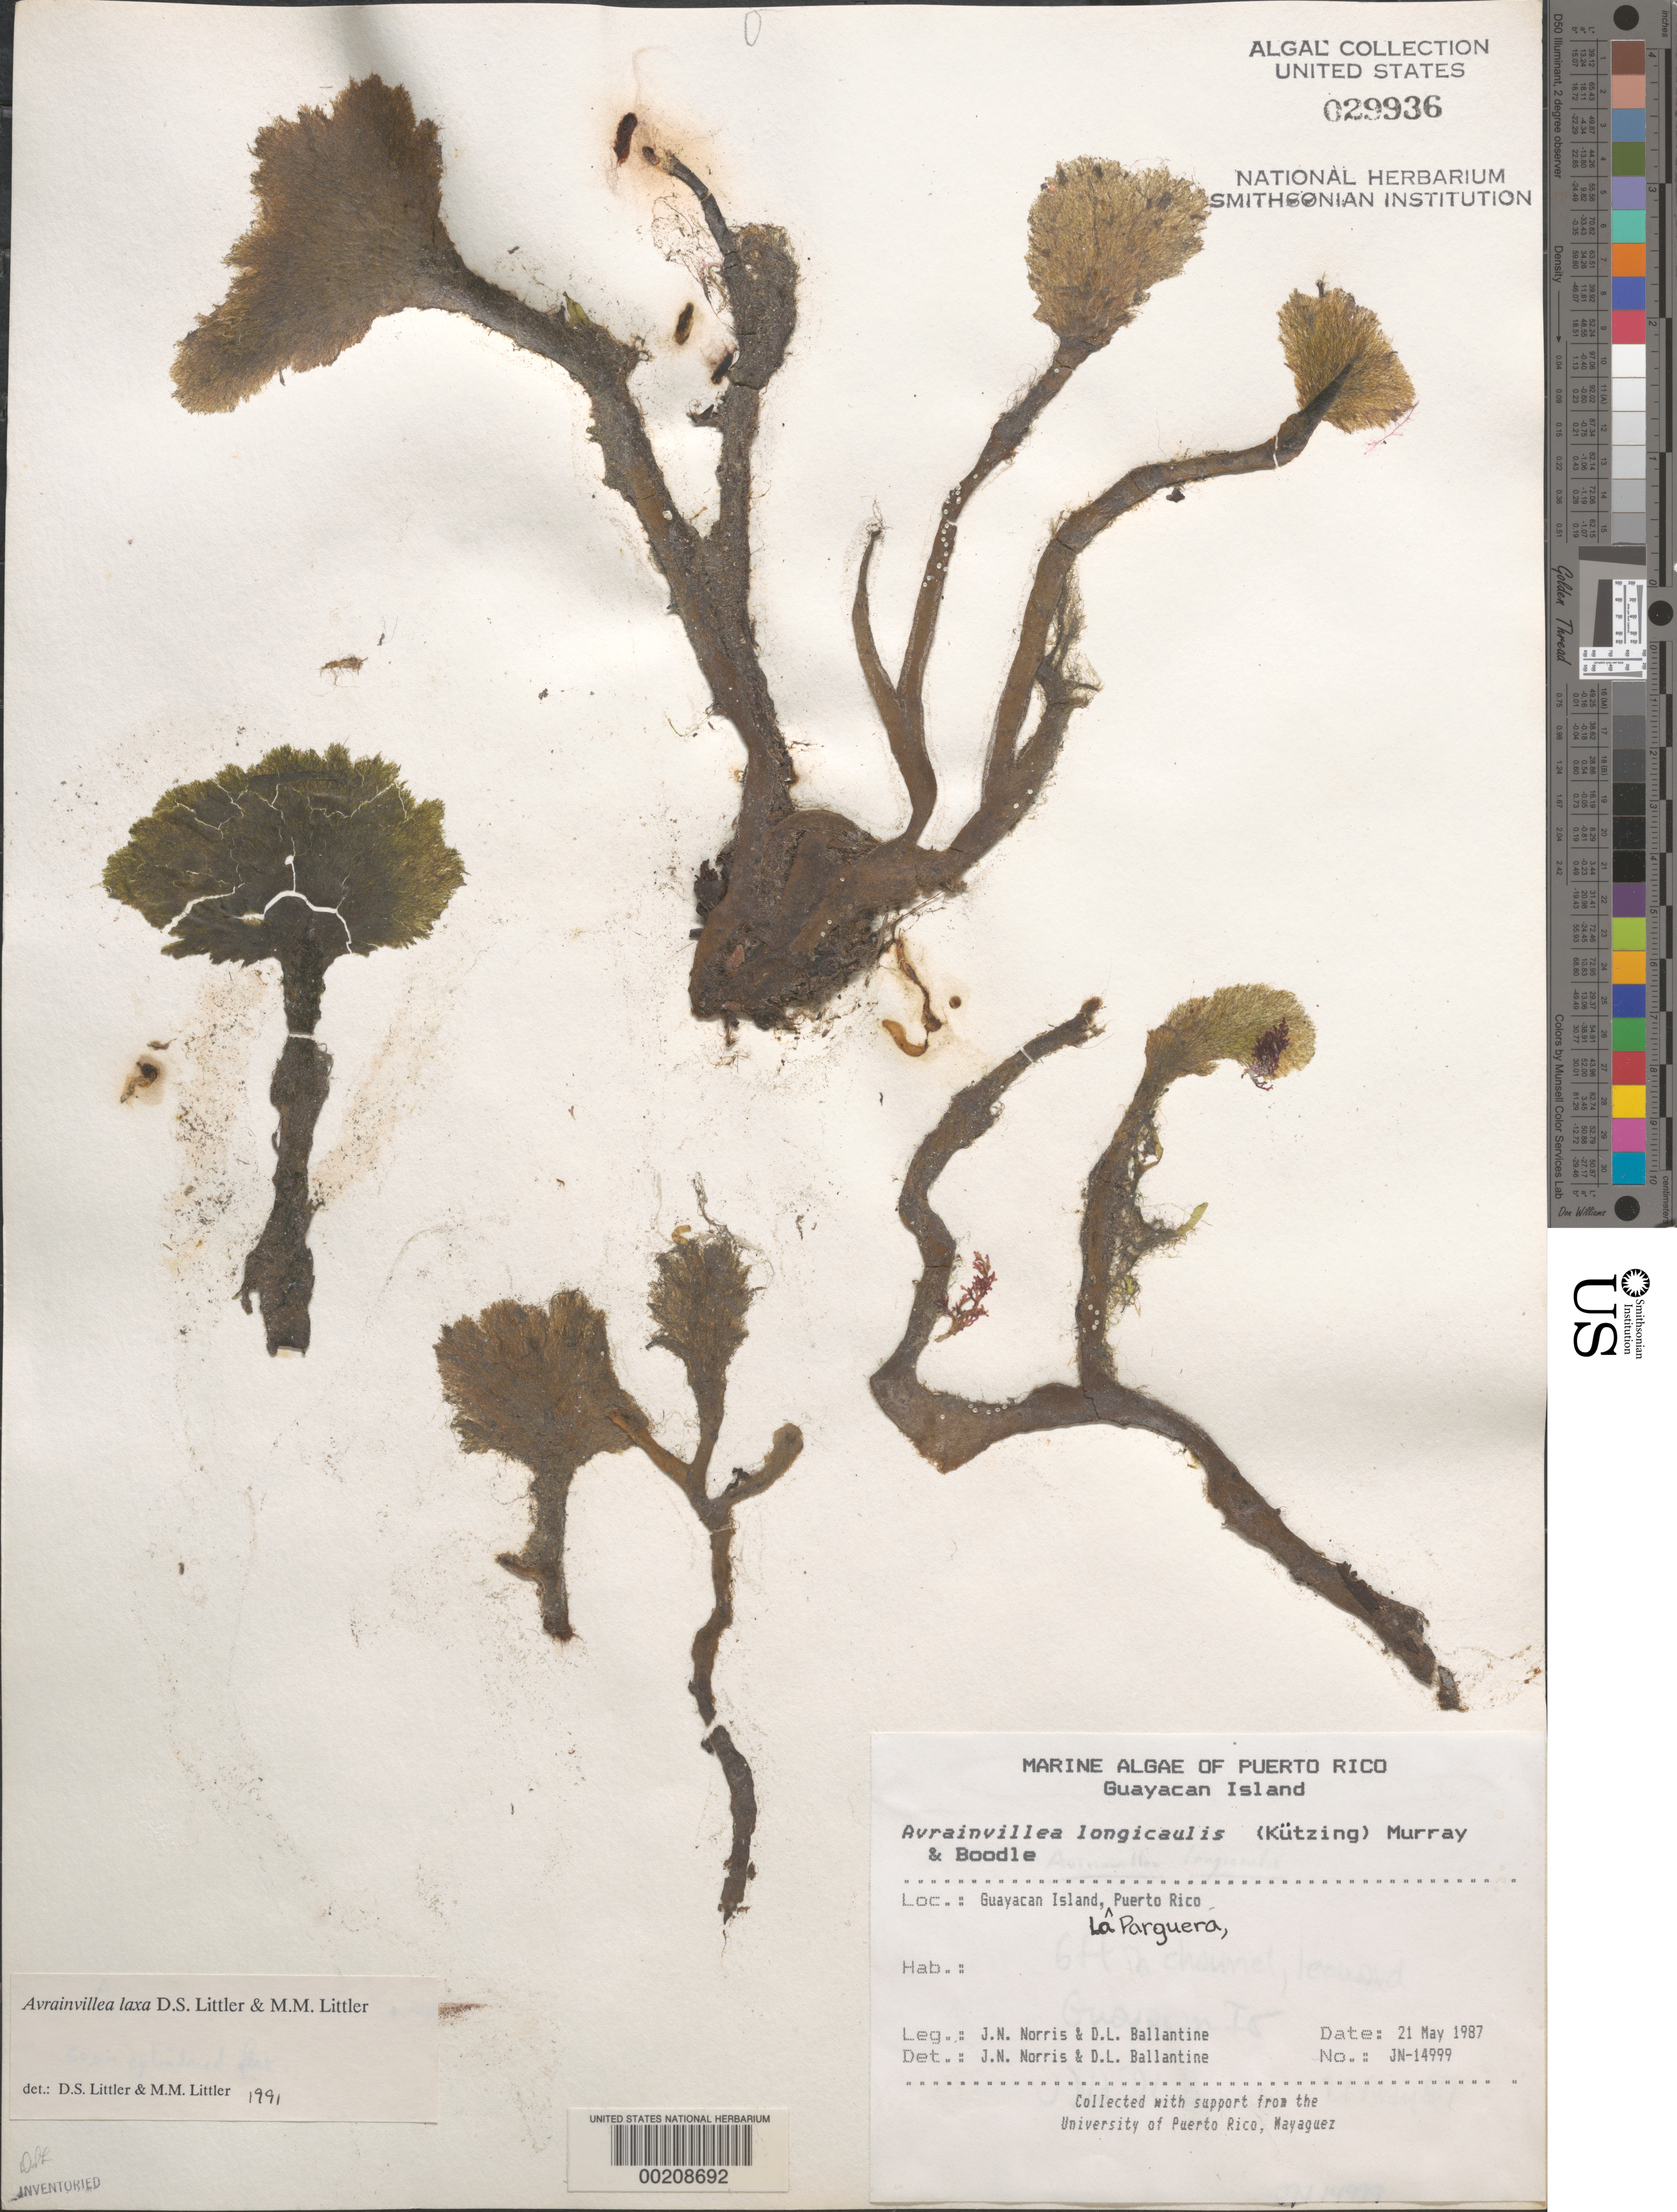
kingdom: Plantae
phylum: Chlorophyta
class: Ulvophyceae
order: Bryopsidales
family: Dichotomosiphonaceae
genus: Avrainvillea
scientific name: Avrainvillea laxa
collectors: J. Norris & D.L. Ballantine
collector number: JN-14999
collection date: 1987-05-21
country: Puerto Rico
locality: Guayacan Island. La Parguera.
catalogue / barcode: US 29936